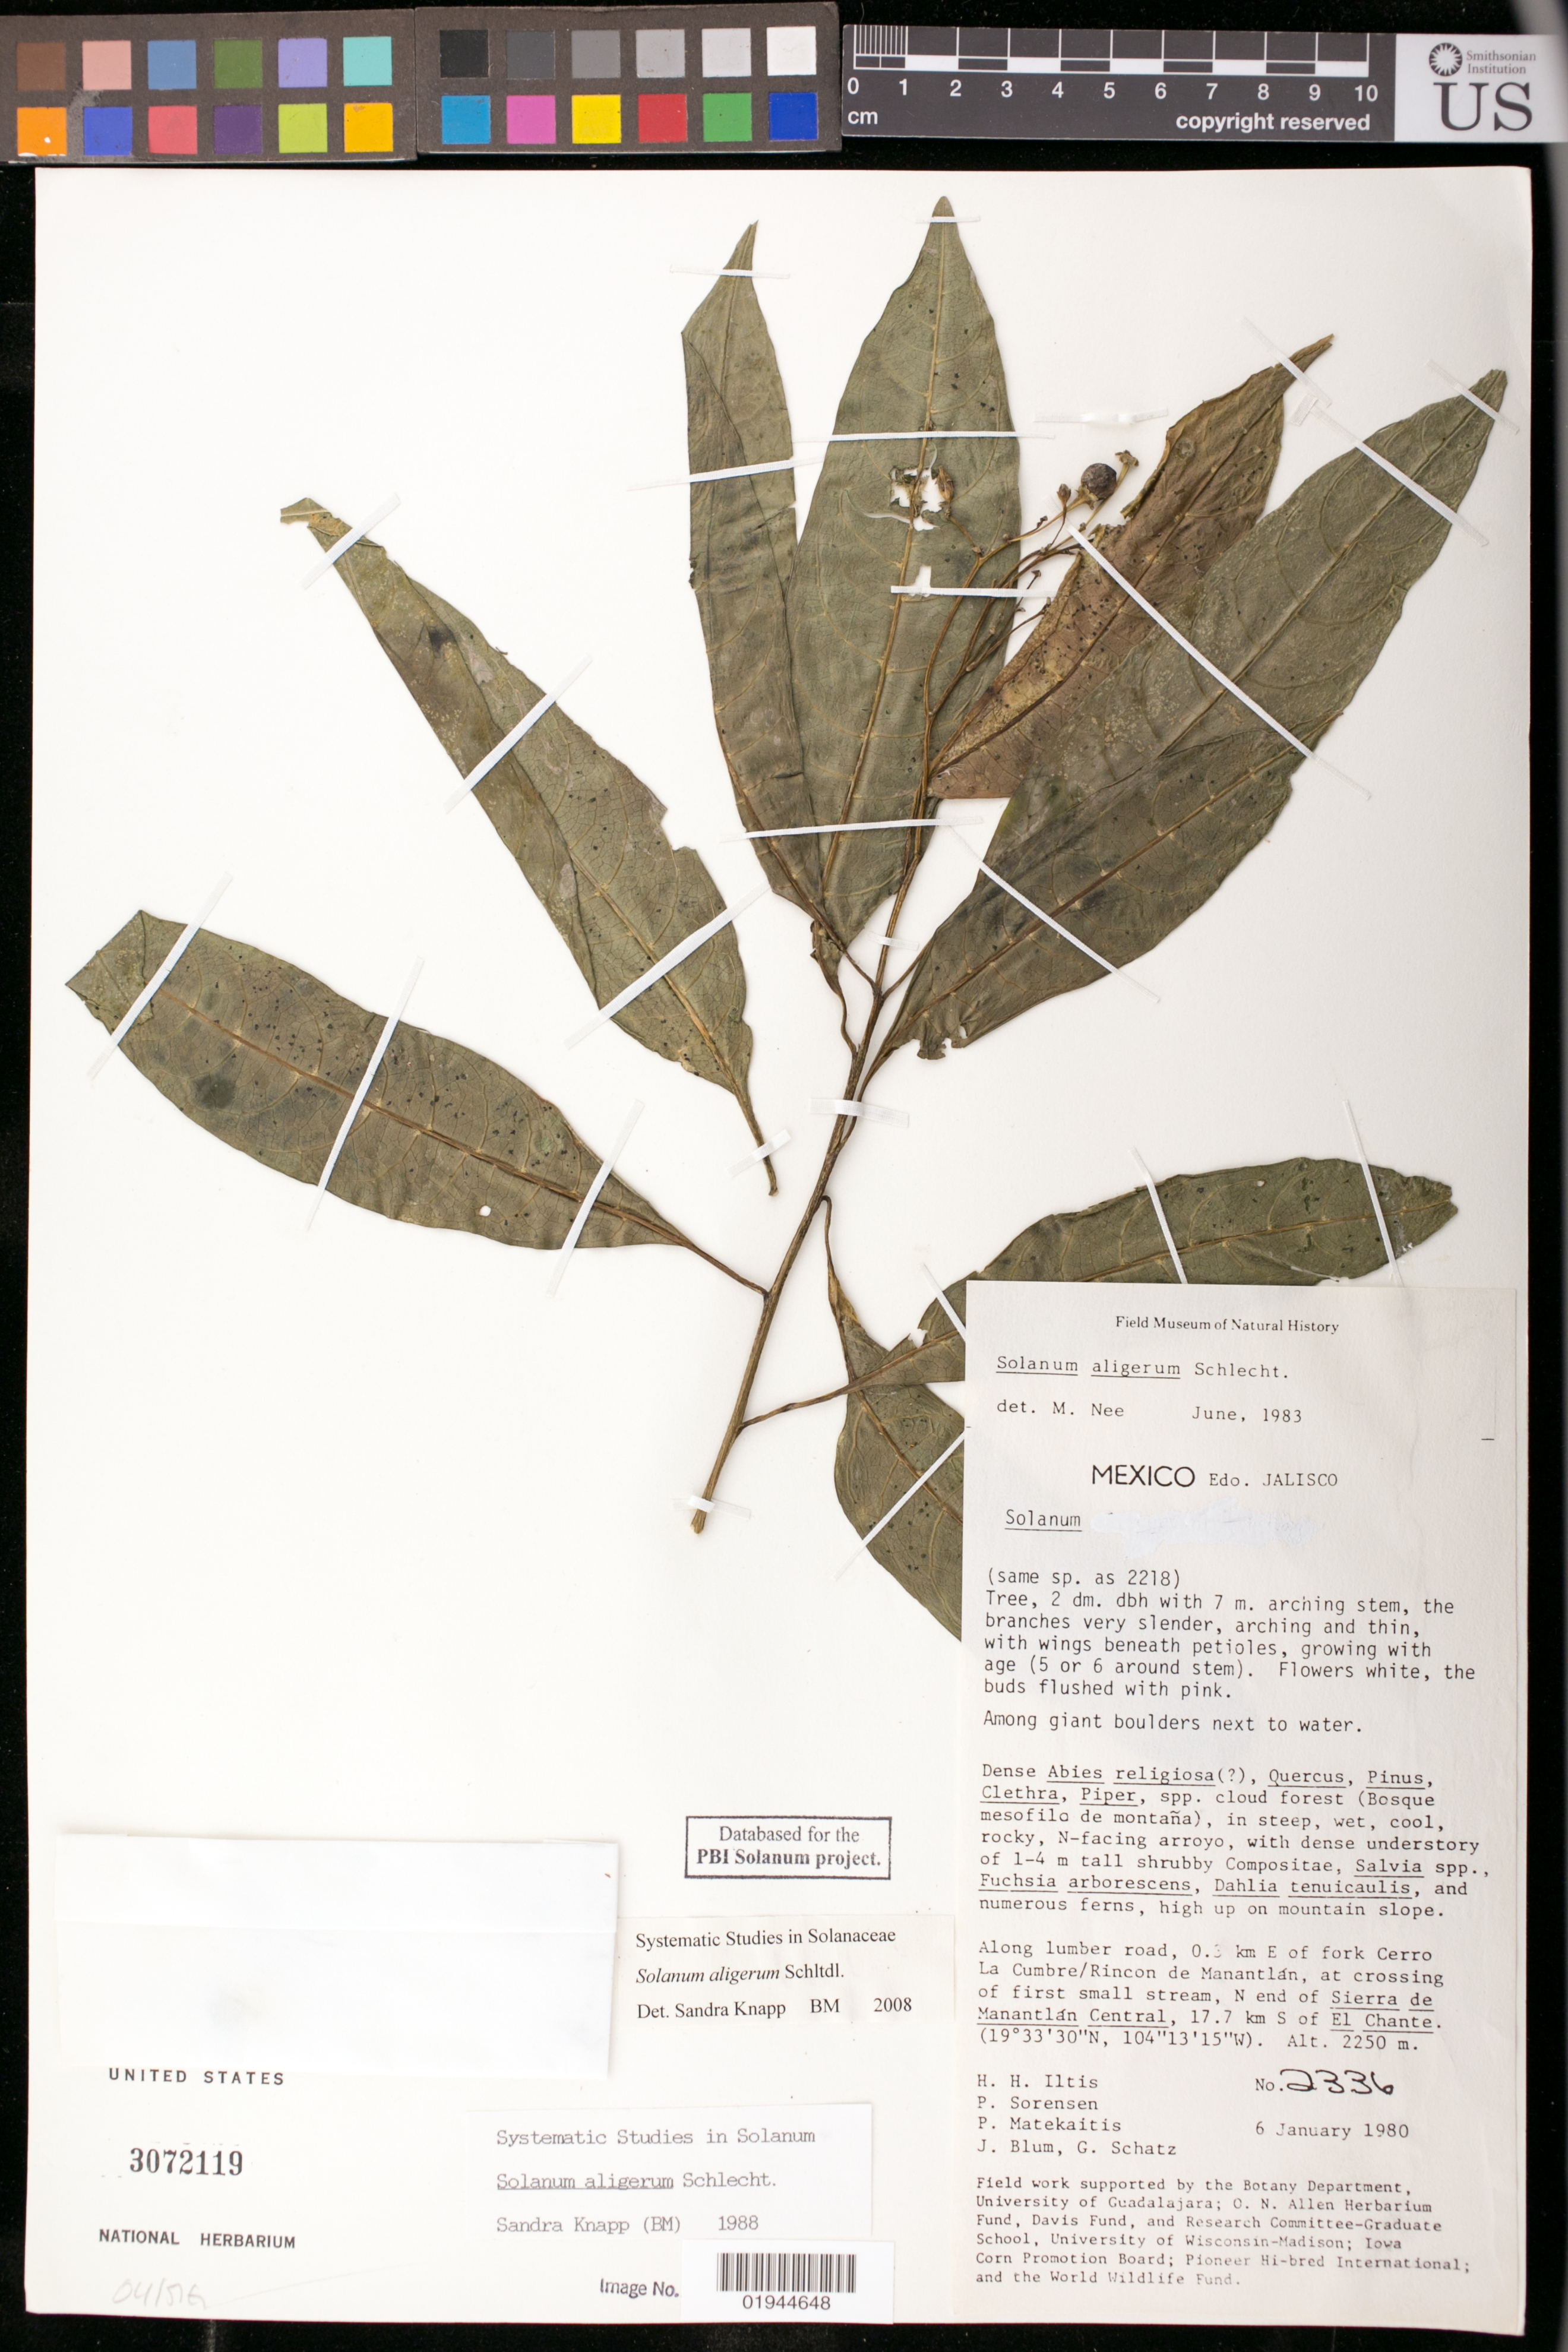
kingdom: Plantae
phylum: Tracheophyta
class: Magnoliopsida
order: Solanales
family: Solanaceae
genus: Solanum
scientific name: Solanum aligerum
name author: Schltdl.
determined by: Knapp, S. D.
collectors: H. H. Iltis, P. Sorensen, P. Matekaitis, J. Blum & G. Schatz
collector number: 2336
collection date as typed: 6 Jan 1980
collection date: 1980-01-06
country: Mexico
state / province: Jalisco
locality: along lumber road, 0.3 km E of fork Cerro La Cumbre/Rincon de Manantlan, at crossing of first small stream, N of Sierra de Manantlan Central, 17.7 km S of El Chante.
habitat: Among giant boulders next to the water. dense Abies religiosa (?), Quercus, Pinus, Clethra, Piper, spp. cloud forest (Bosque mesofilo de montaña) in steep, wet, cool, rocky, N facing arroyo, with dense understory of 1-4 m tall shrubby Compositae, Sal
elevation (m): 2250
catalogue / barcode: US 3072119